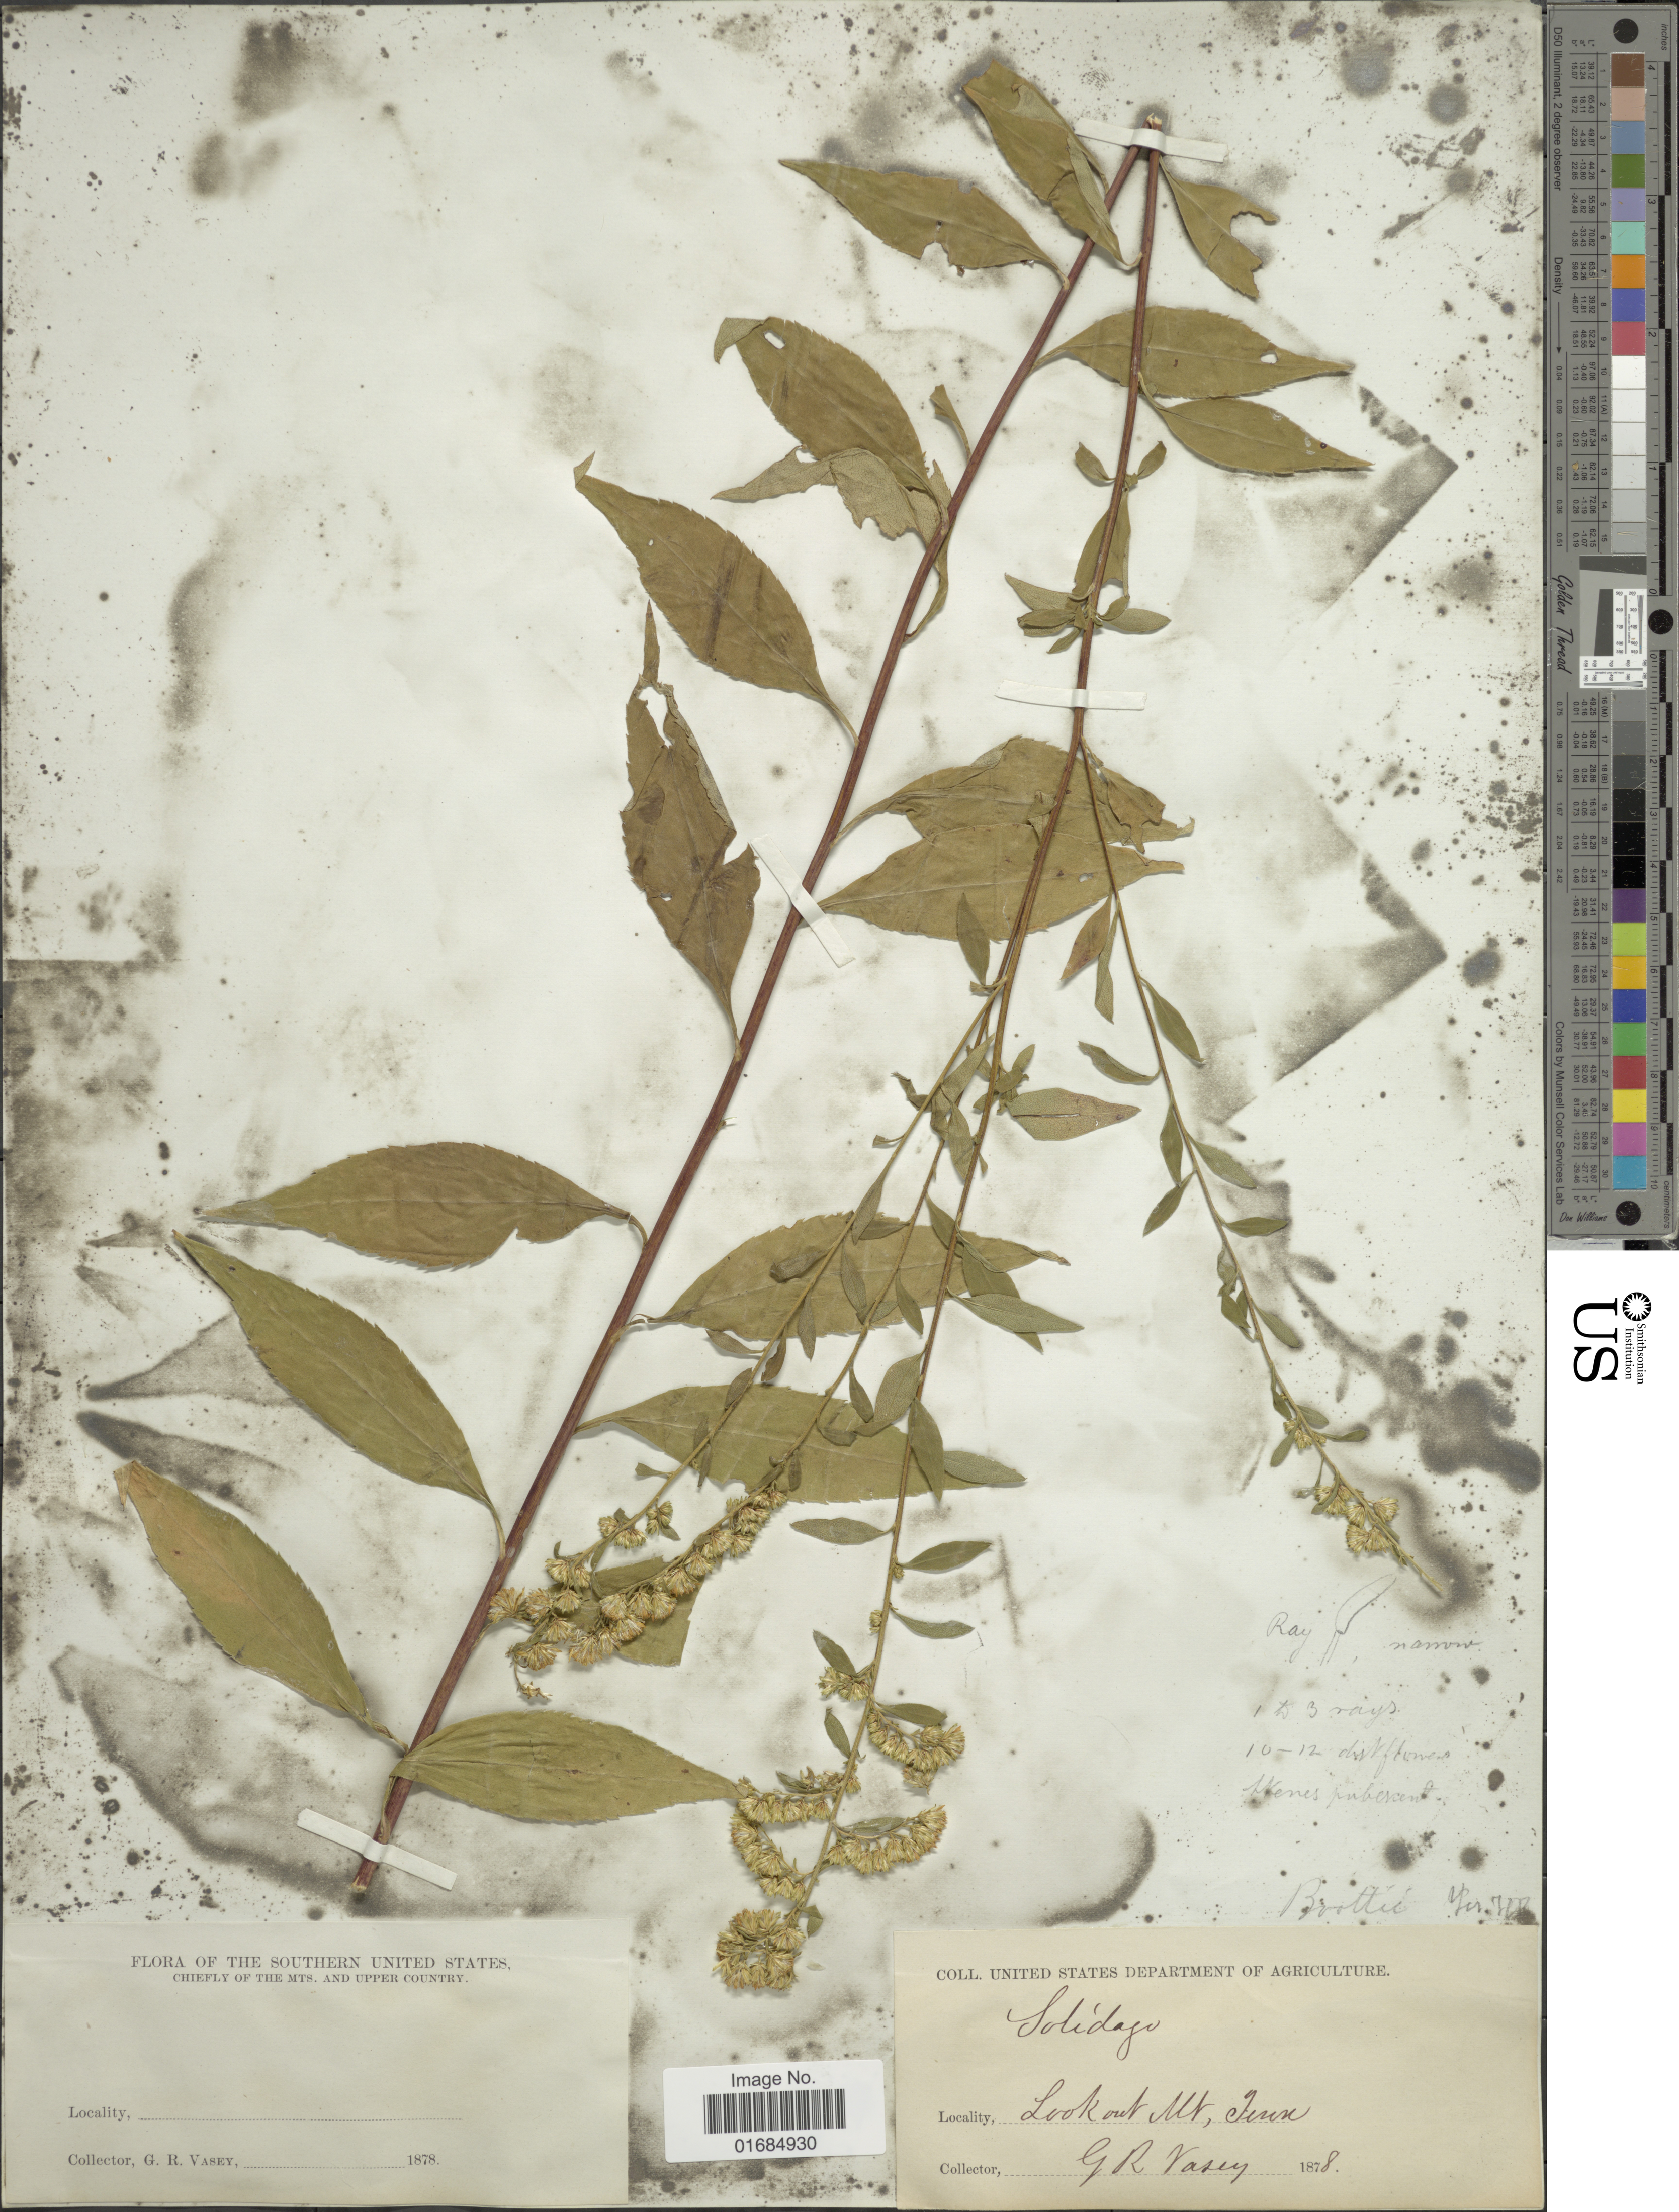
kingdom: Plantae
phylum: Tracheophyta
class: Magnoliopsida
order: Asterales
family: Asteraceae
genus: Solidago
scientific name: Solidago boottii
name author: Hook.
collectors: G. R. Vasey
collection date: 1878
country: United States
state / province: Tennessee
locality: Chiefly of the Mts. and upper country, Lookout Mt.